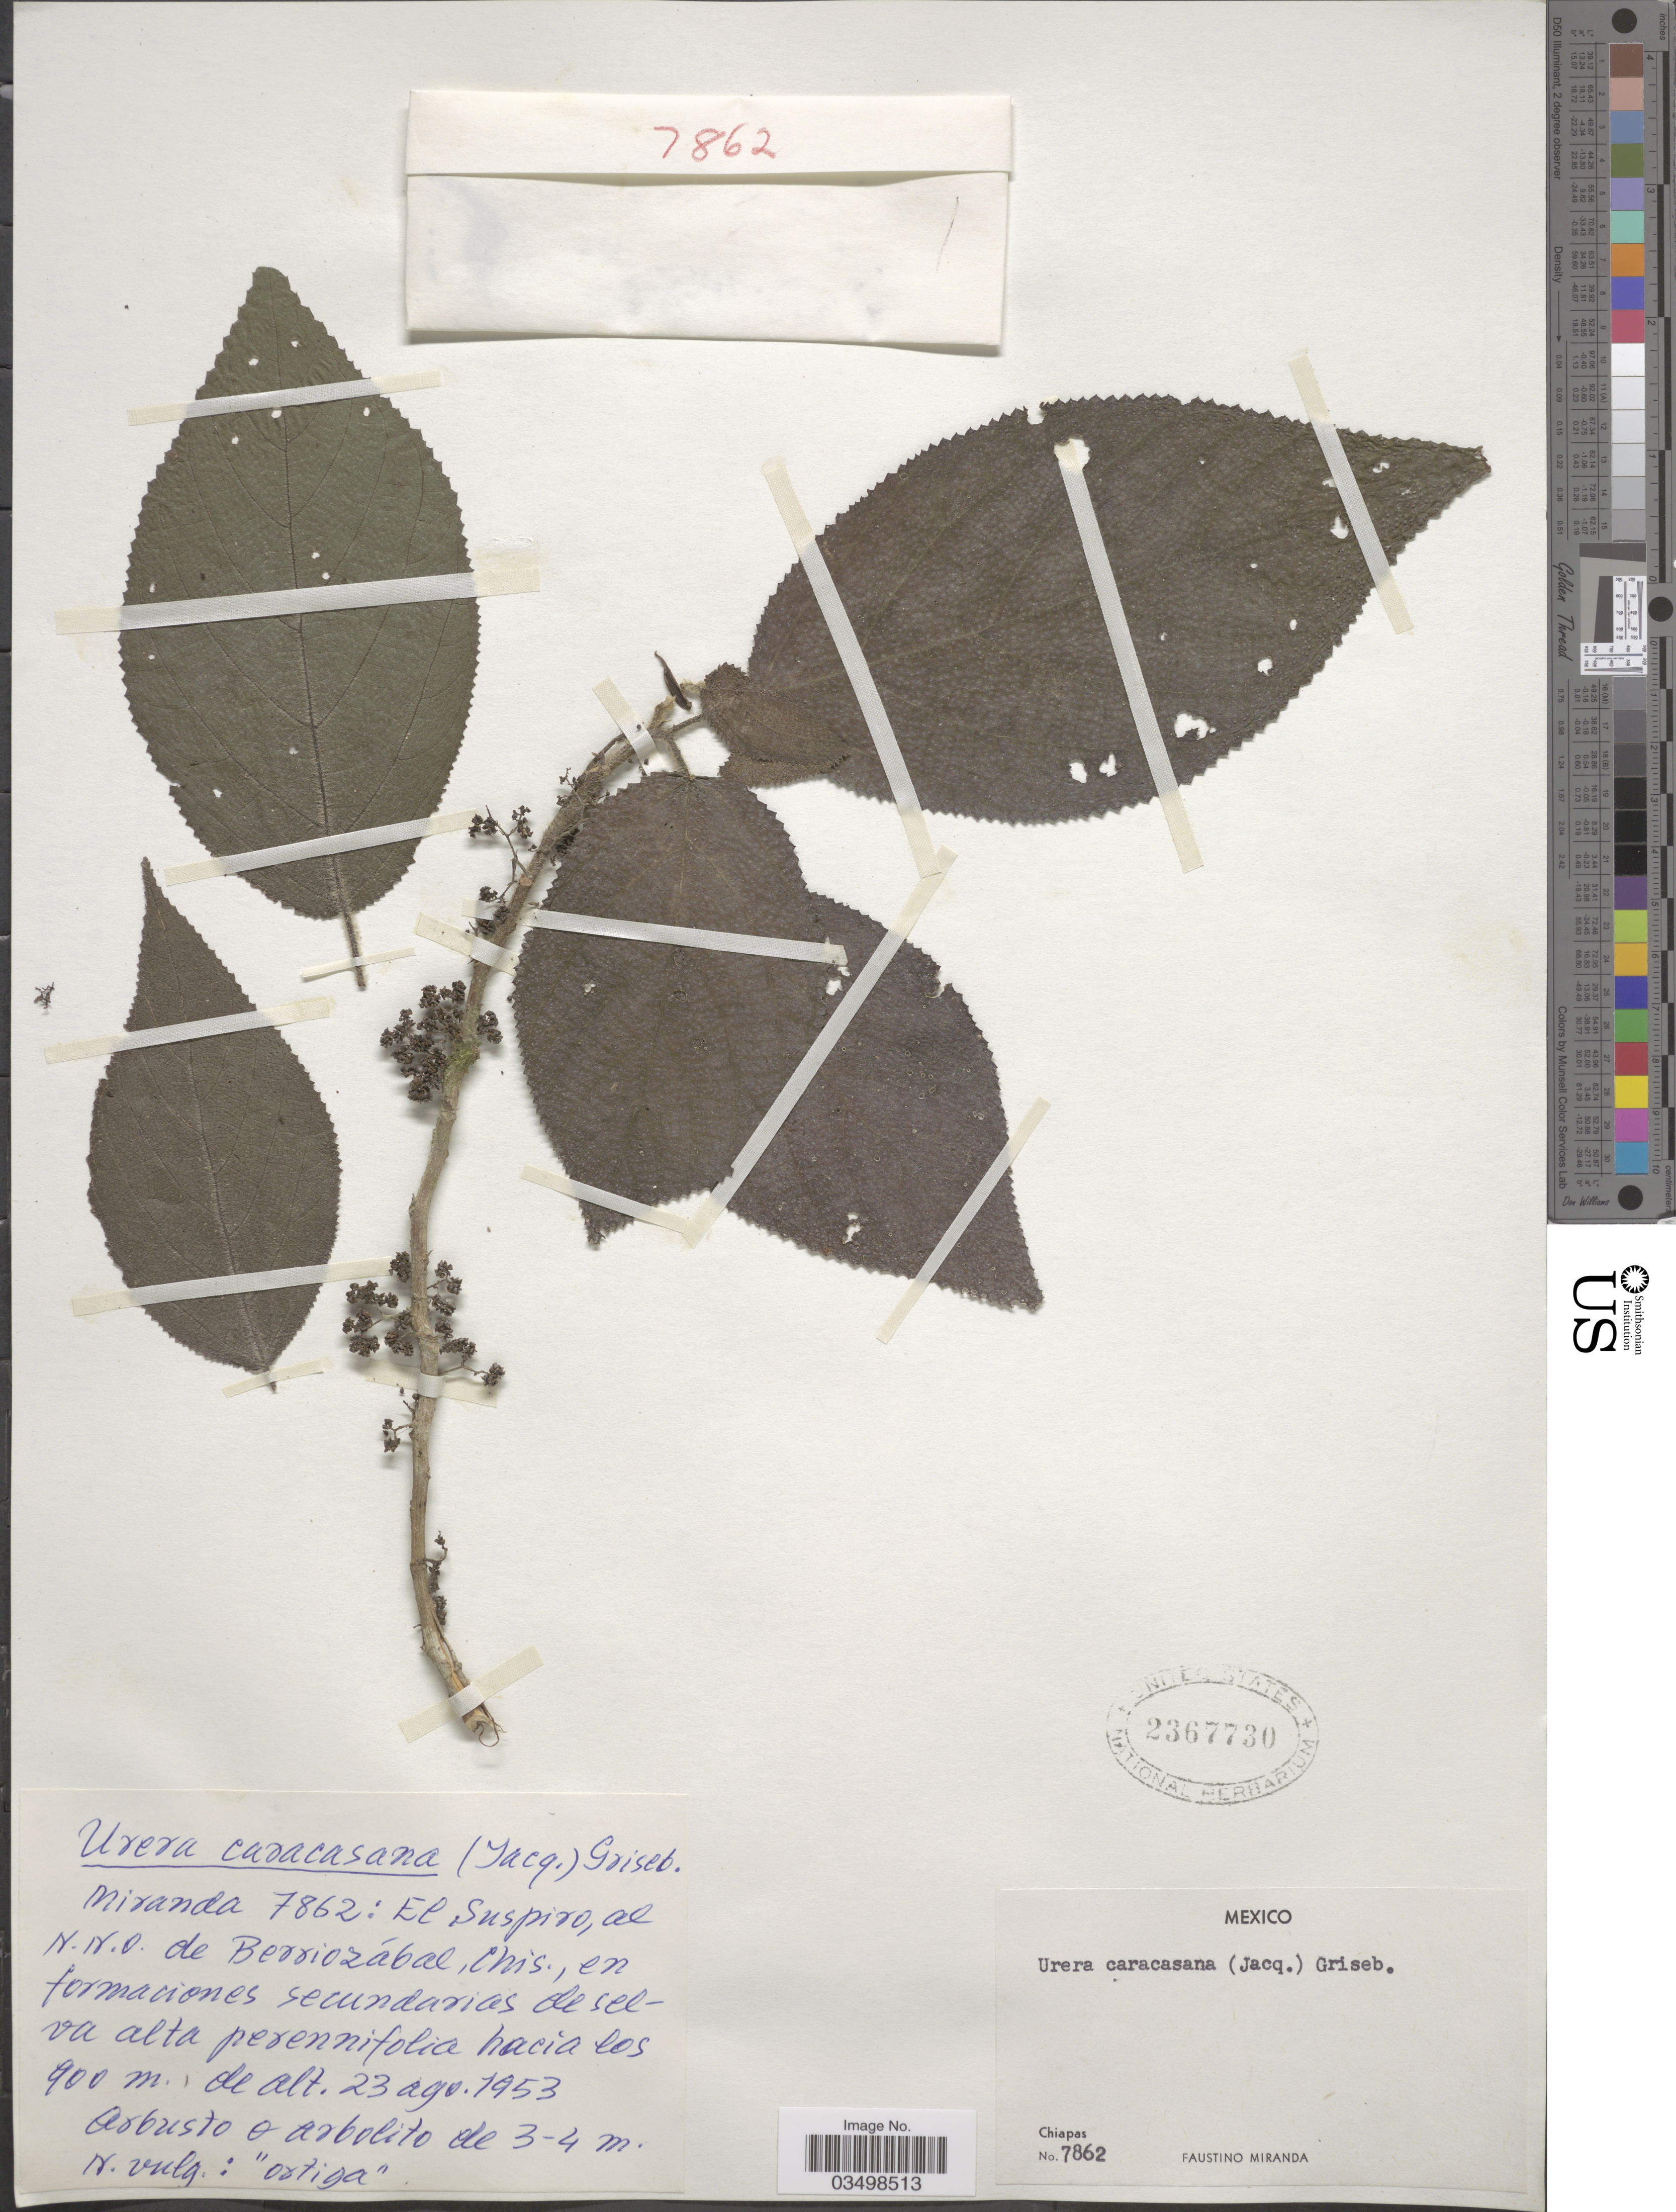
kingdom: Plantae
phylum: Tracheophyta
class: Magnoliopsida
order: Rosales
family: Urticaceae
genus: Urera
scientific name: Urera caracasana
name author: (Jacq.) Gaudich. ex Griseb.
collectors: F. Miranda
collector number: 7862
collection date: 1953-08-23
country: Mexico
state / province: Chiapas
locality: El Suspiro al N.N.O. de Berriozábal.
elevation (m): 900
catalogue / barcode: US 2367730